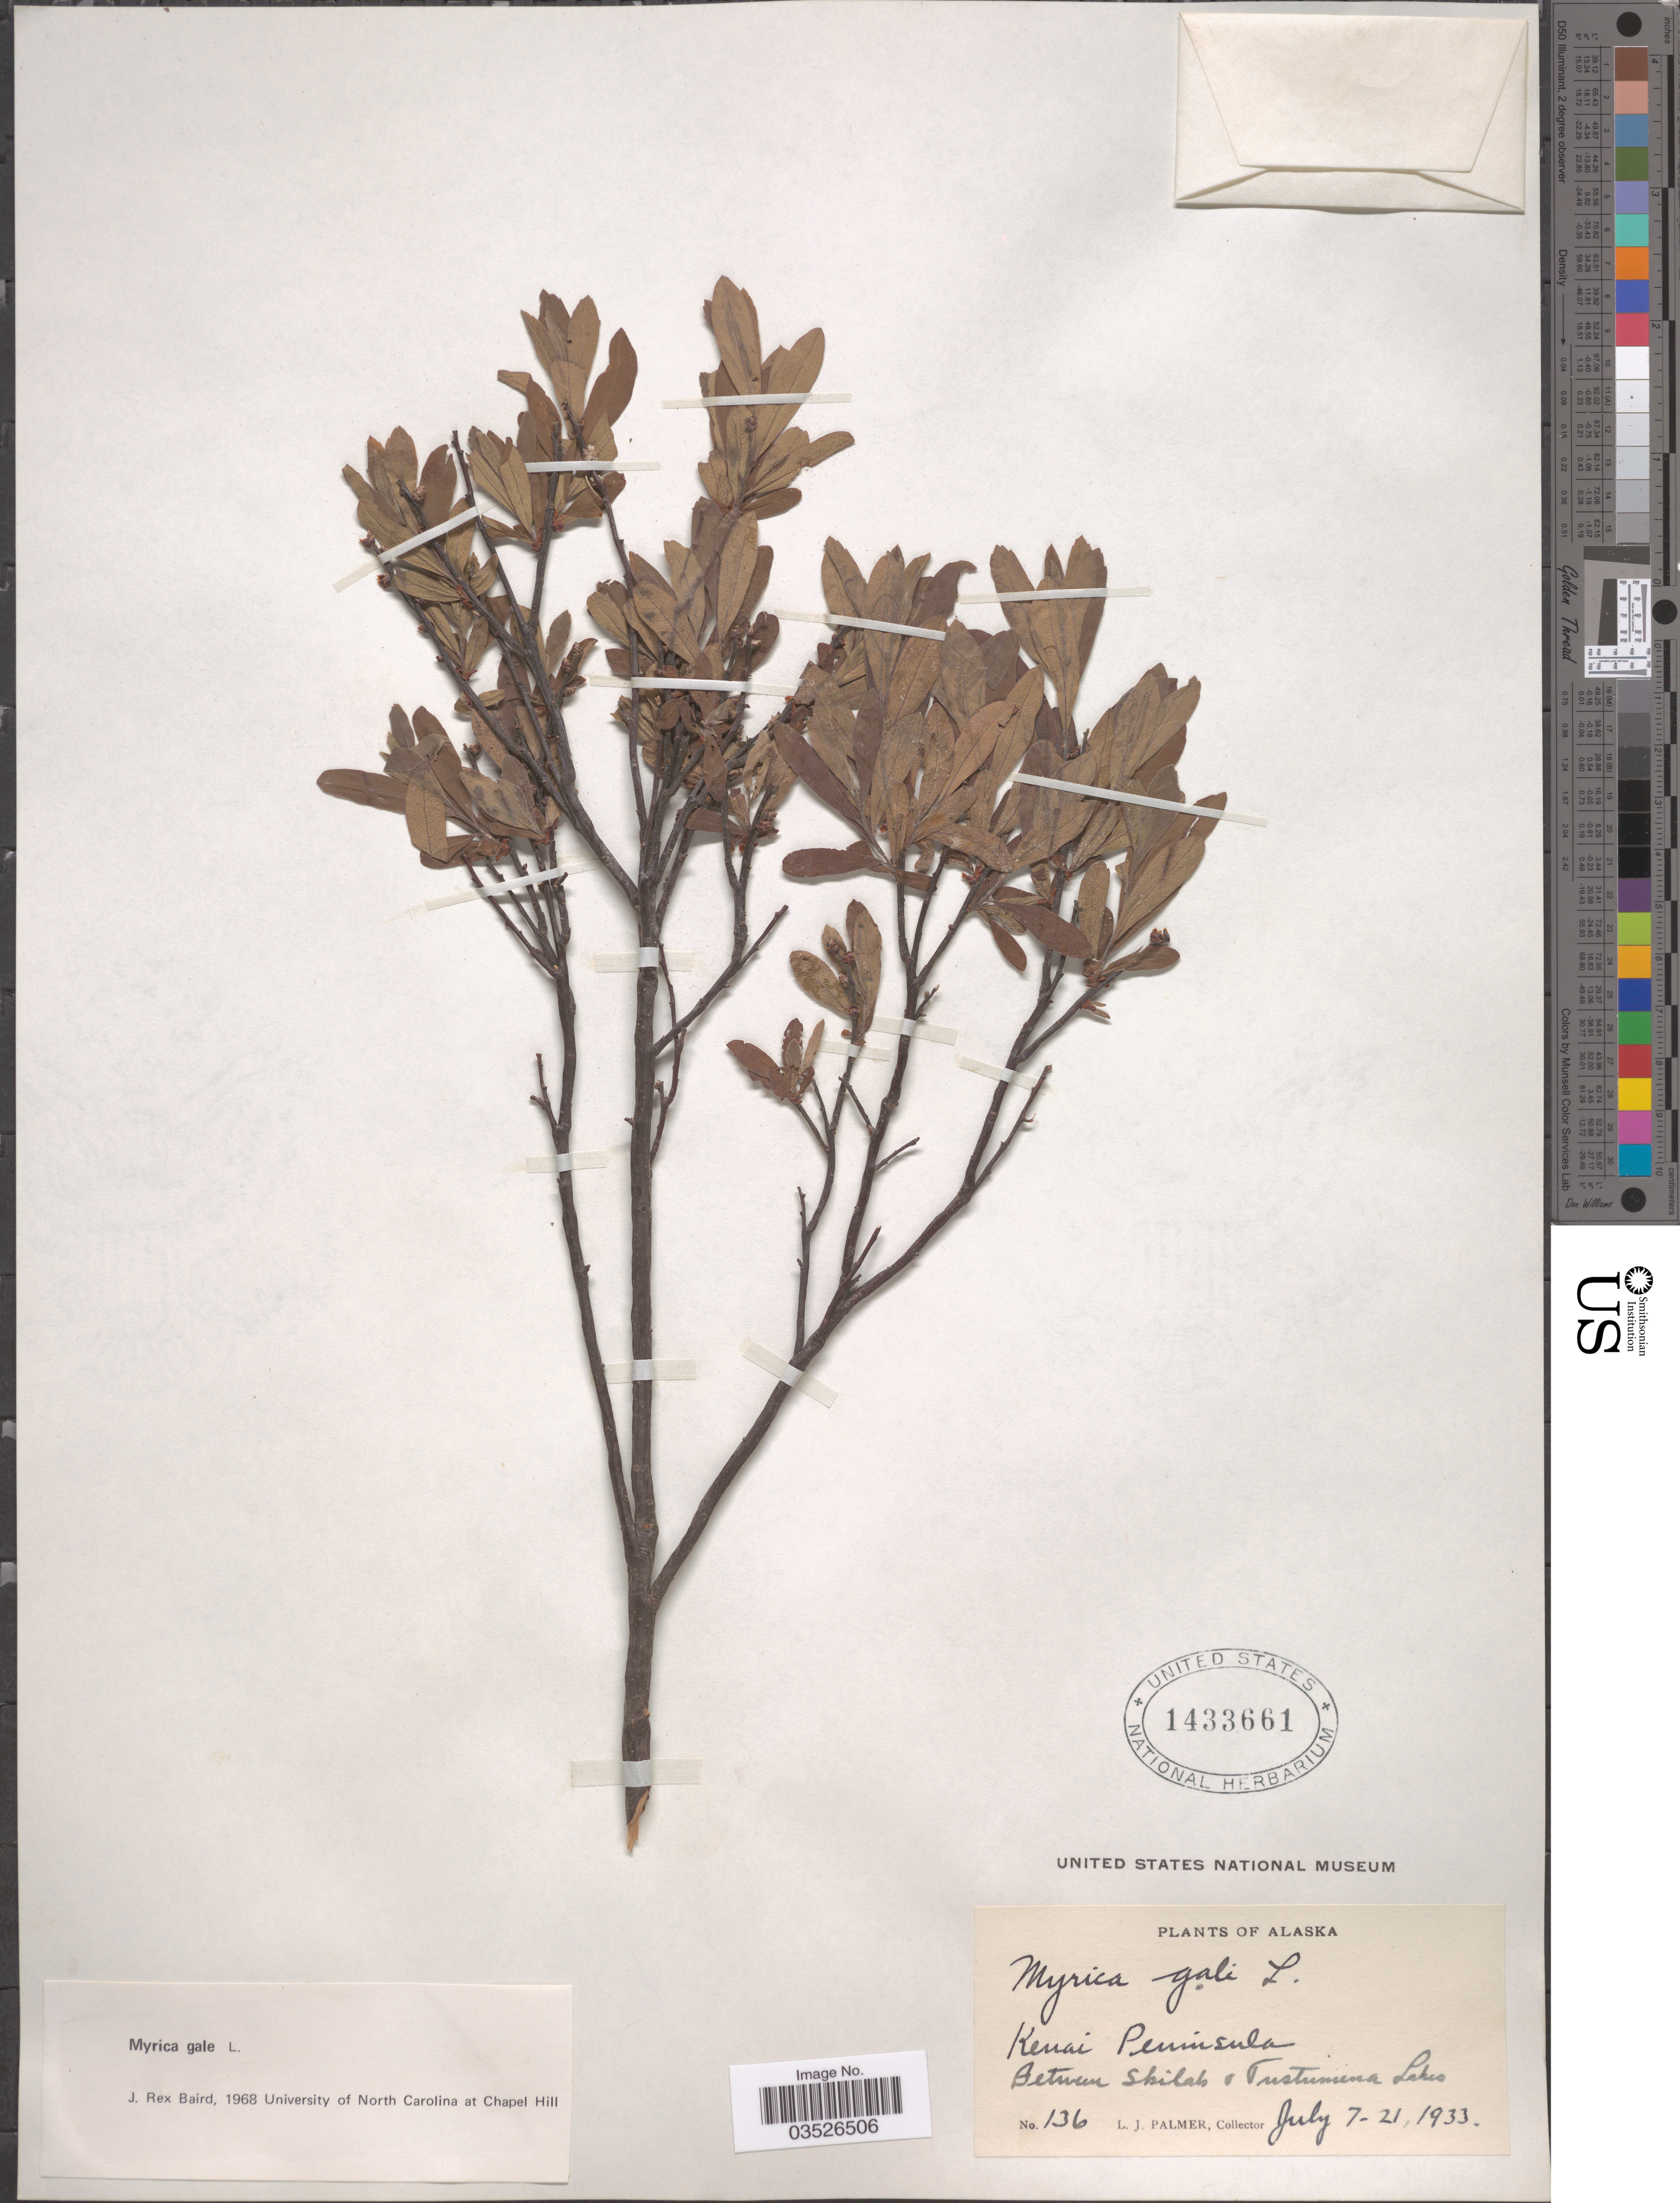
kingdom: Plantae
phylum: Tracheophyta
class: Magnoliopsida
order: Fagales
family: Myricaceae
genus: Myrica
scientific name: Myrica gale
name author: L.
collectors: L. J. Palmer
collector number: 136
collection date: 1933-07-07/1933-07-21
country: United States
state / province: Alaska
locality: Kenai Peninsula. Between Skilak & Tustumena Lakes.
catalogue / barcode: US 1433661